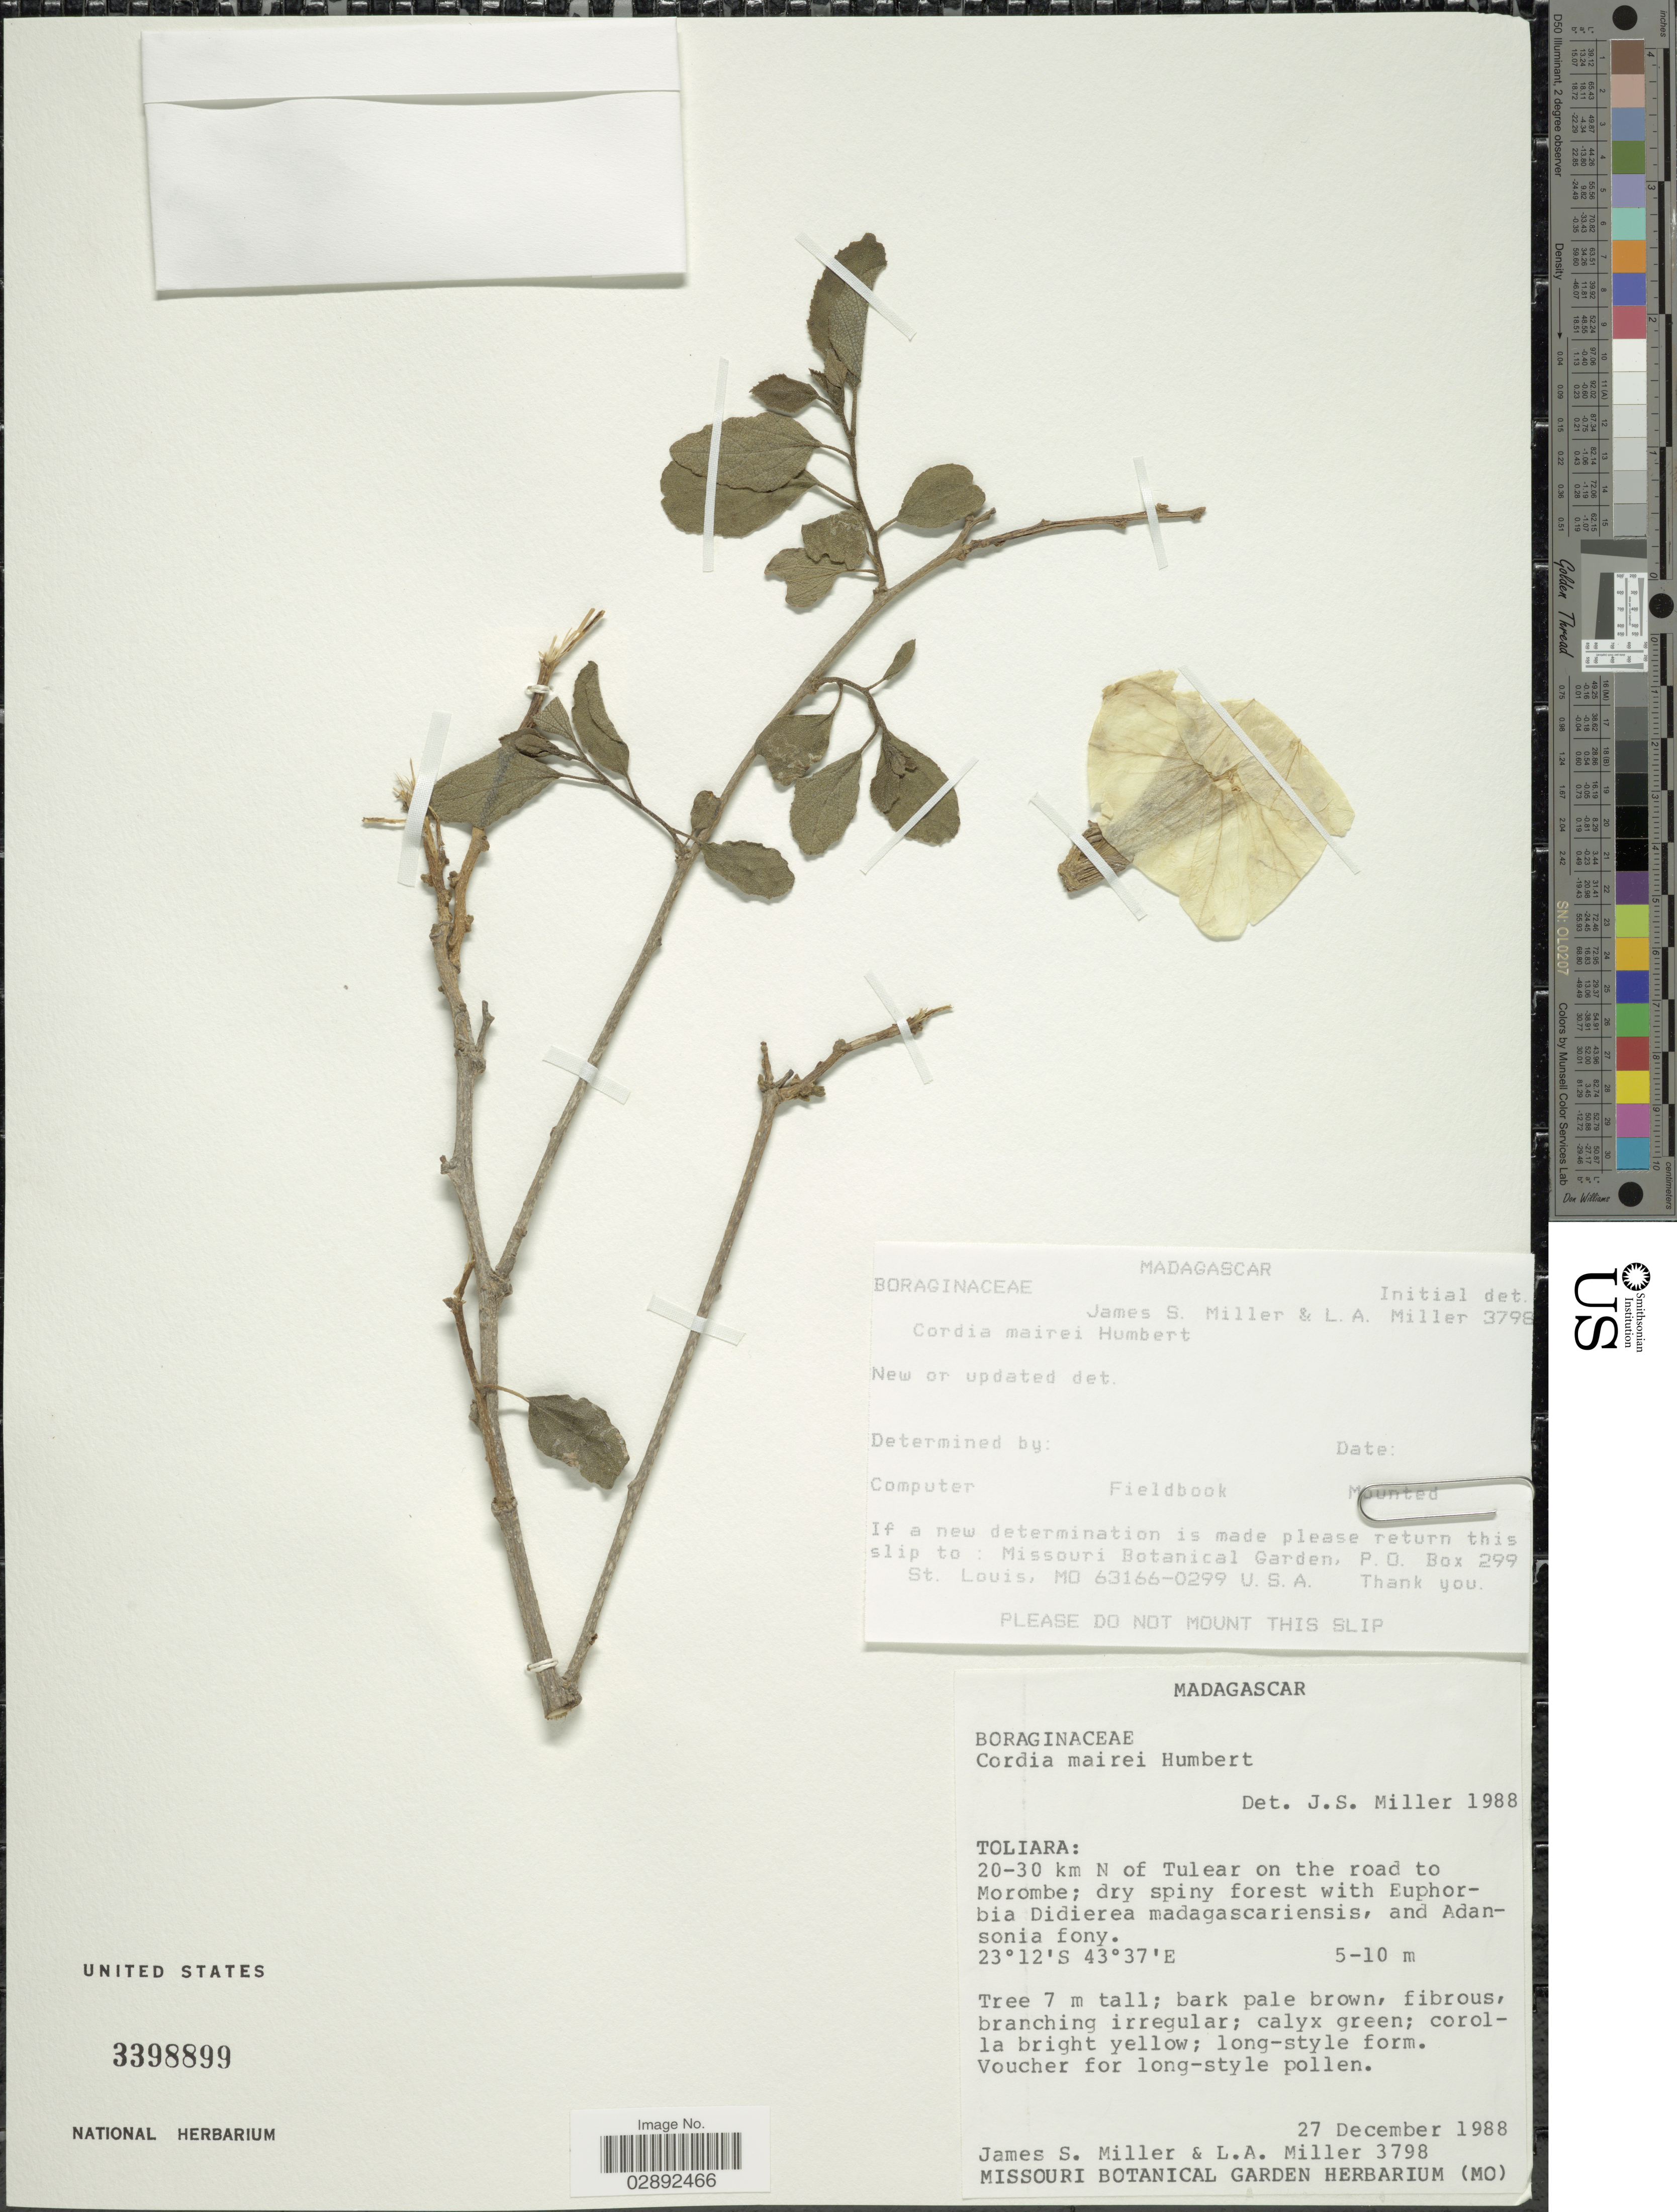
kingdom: Plantae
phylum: Tracheophyta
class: Magnoliopsida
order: Boraginales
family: Cordiaceae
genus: Cordia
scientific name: Cordia mairei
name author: Humbert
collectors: J. S. Miller & L. A. Miller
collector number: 3798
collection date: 1988-12-27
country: Madagascar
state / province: Atsimo-Andrefana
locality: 20-30 km N of Tulear on the road to Morombe.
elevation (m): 5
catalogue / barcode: US 3398899